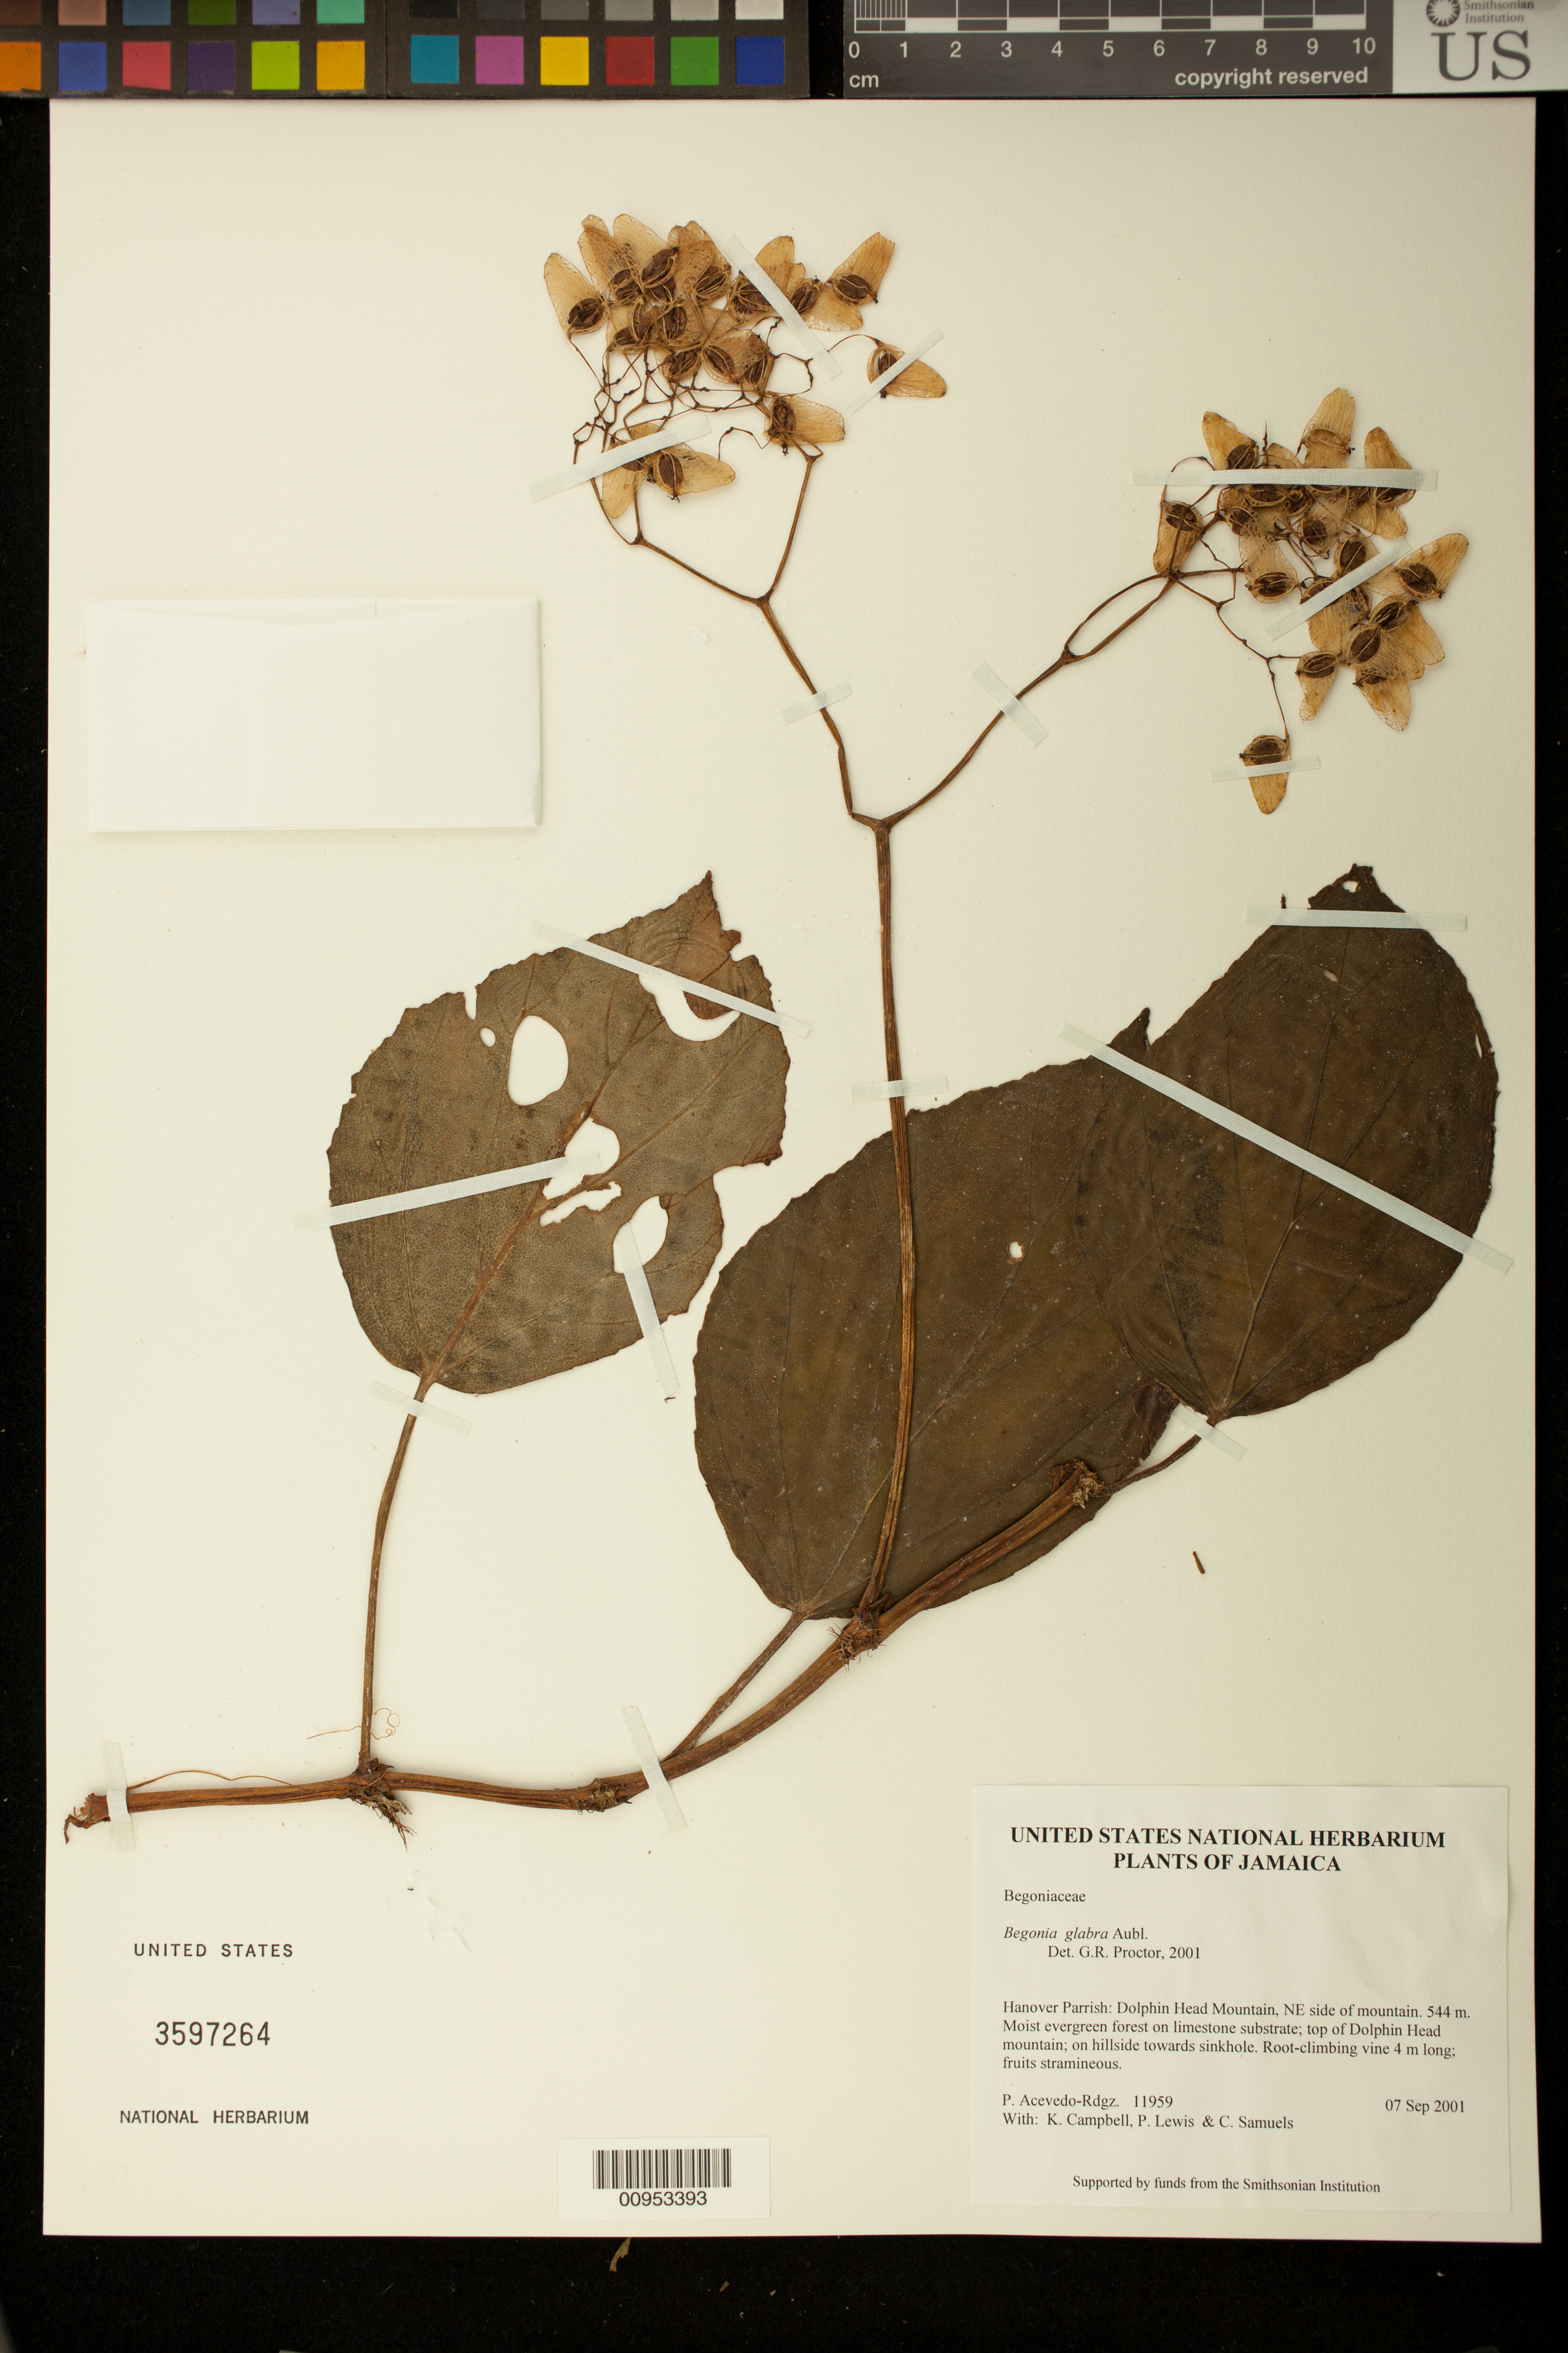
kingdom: Plantae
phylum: Tracheophyta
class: Magnoliopsida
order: Cucurbitales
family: Begoniaceae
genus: Begonia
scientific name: Begonia glabra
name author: Aubl.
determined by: Acevedo-Rodríguez, P., (BOT), Smithsonian Institution - National Museum of Natural History (UNITED STATES)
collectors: P. Acevedo-Rodr., K. Campbell, P. Lewis & C. Samuels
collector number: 11959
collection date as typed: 07 Sep 2001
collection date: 2001-09-07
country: Jamaica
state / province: Hanover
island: Jamaica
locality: Dolphin Head Mountain, NE side of mountain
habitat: Moist evergreen forest on limestone substrate; top of Dolphin Head mountain; on hillside toward sinkhole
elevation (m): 544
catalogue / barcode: US 3597264